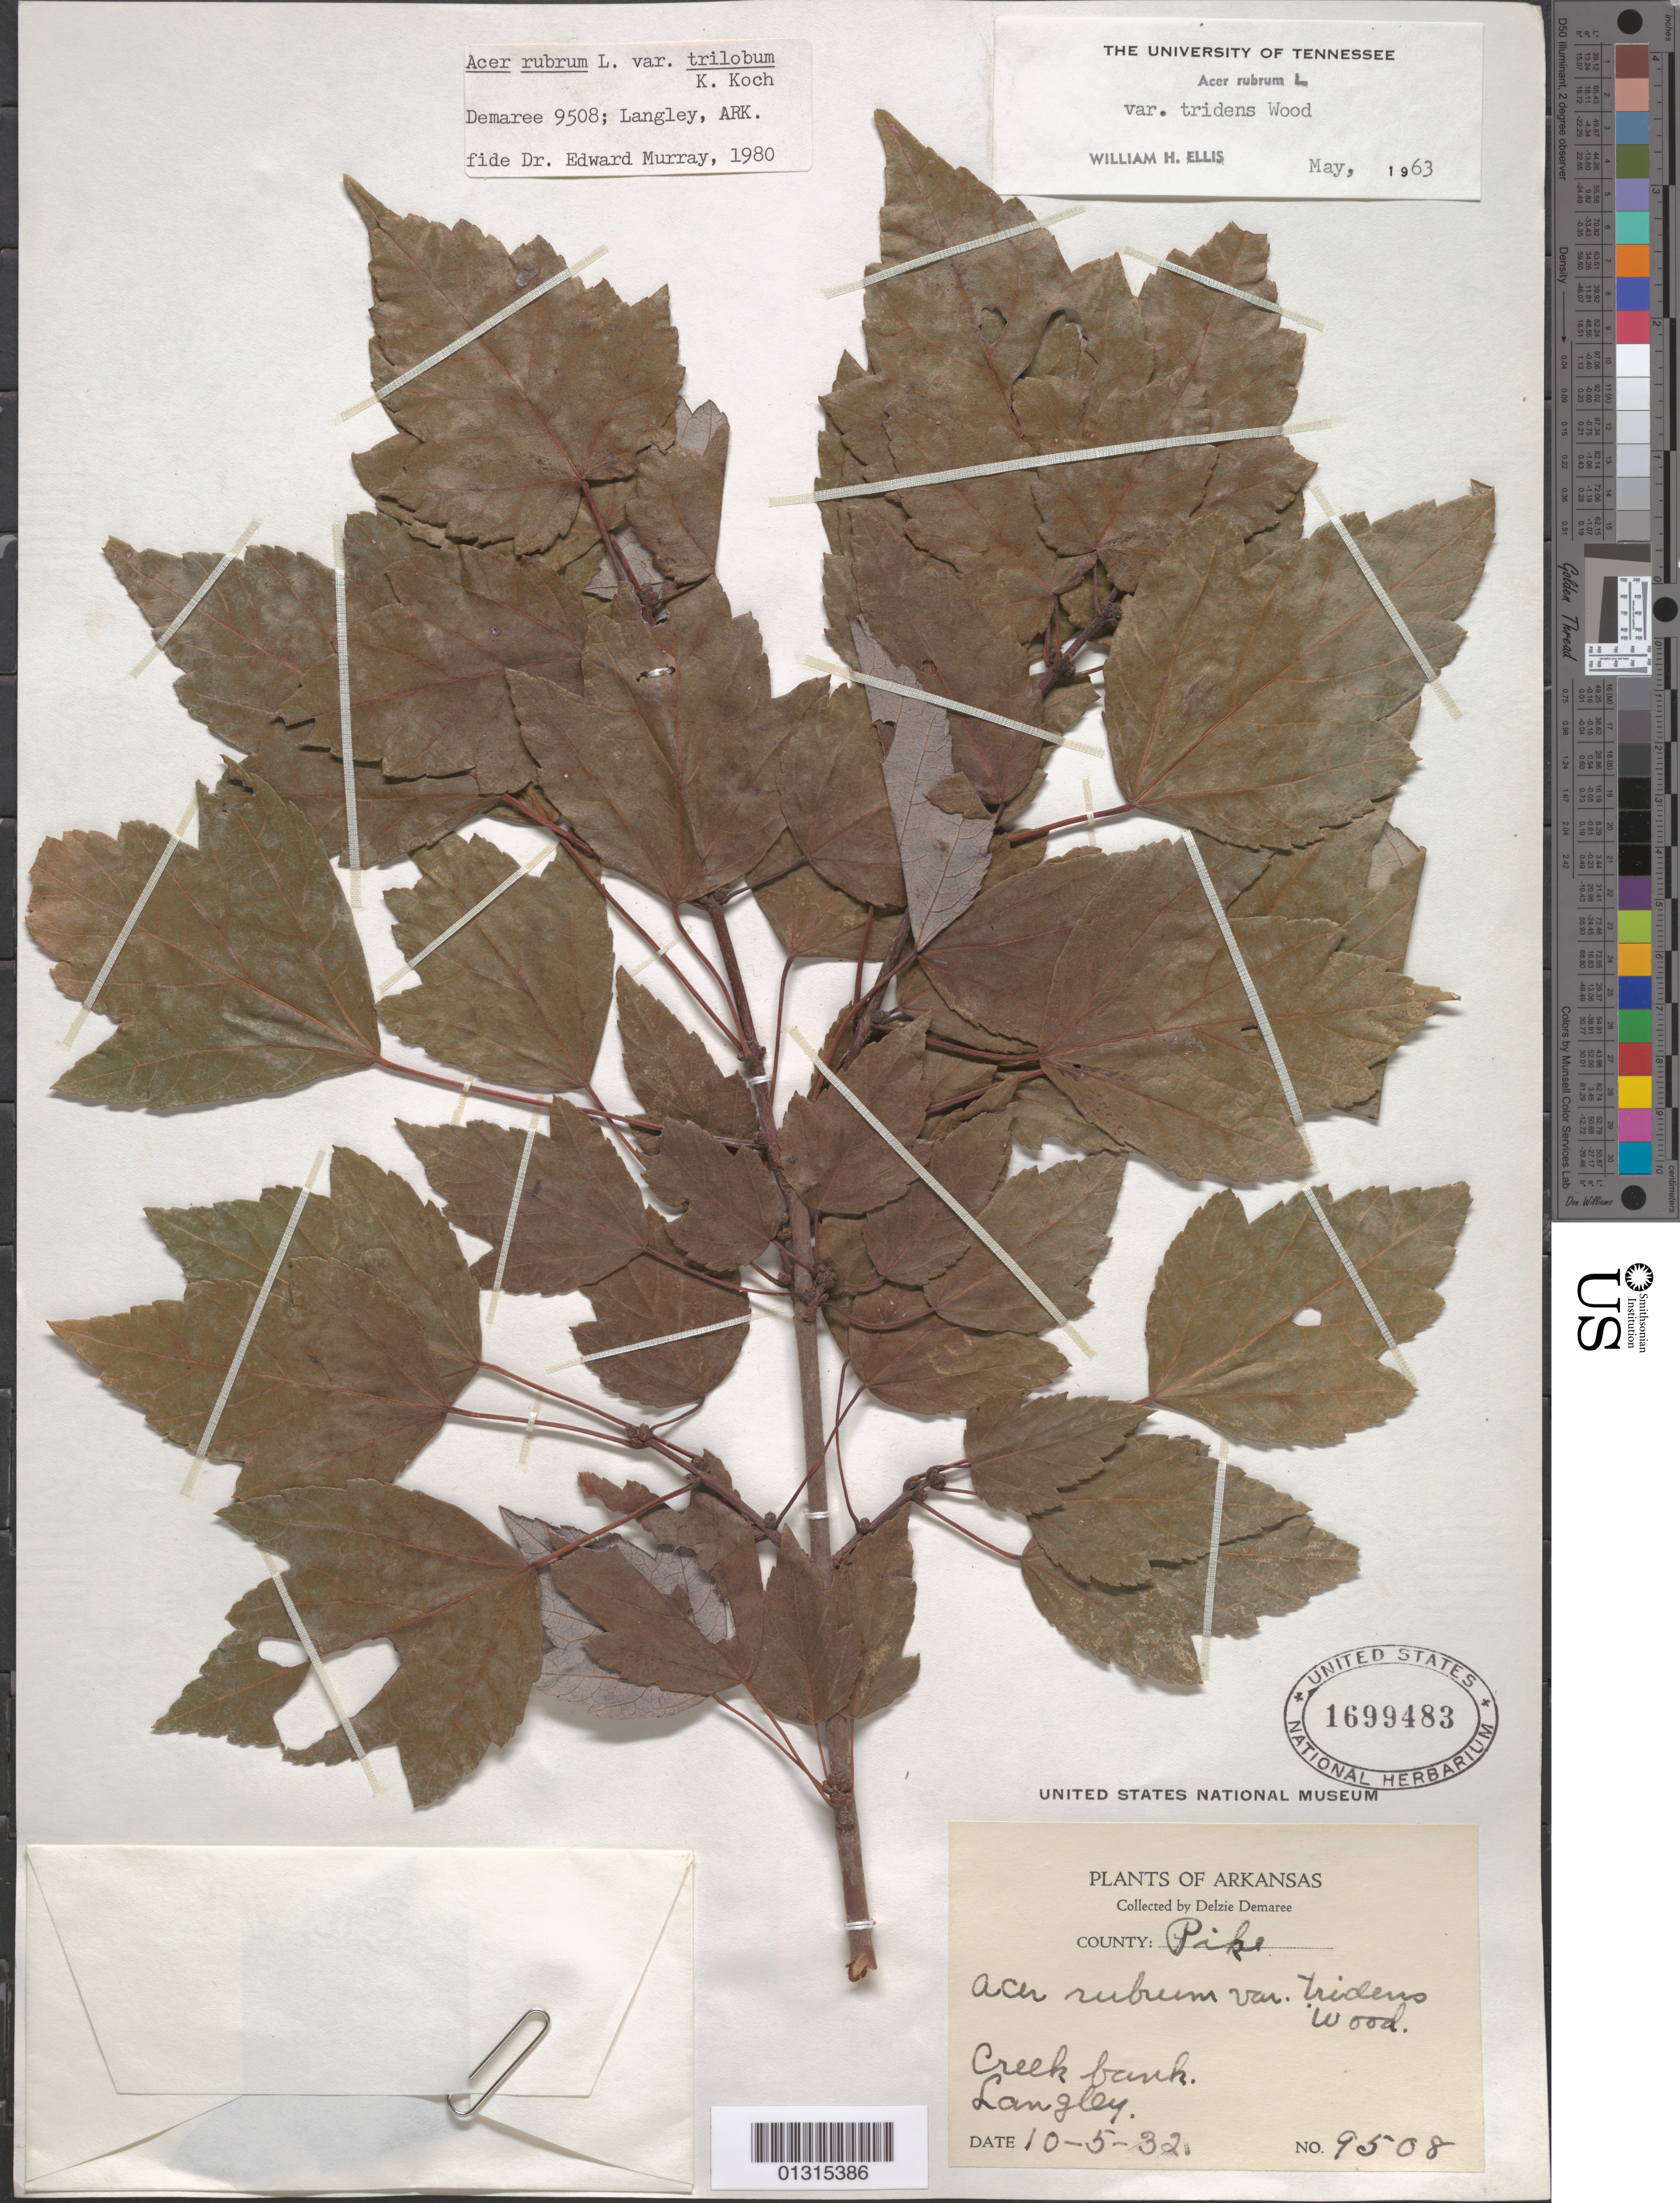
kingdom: Plantae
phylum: Tracheophyta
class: Magnoliopsida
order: Sapindales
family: Sapindaceae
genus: Acer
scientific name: Acer rubrum var. trilobum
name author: K. Koch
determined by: Murray, Edward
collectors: D. Demaree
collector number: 9508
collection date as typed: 10-5-32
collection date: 1932-10-05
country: United States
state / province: Arkansas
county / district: Pike County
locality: Pike County, Langley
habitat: Creek bank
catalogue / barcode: US 1699483